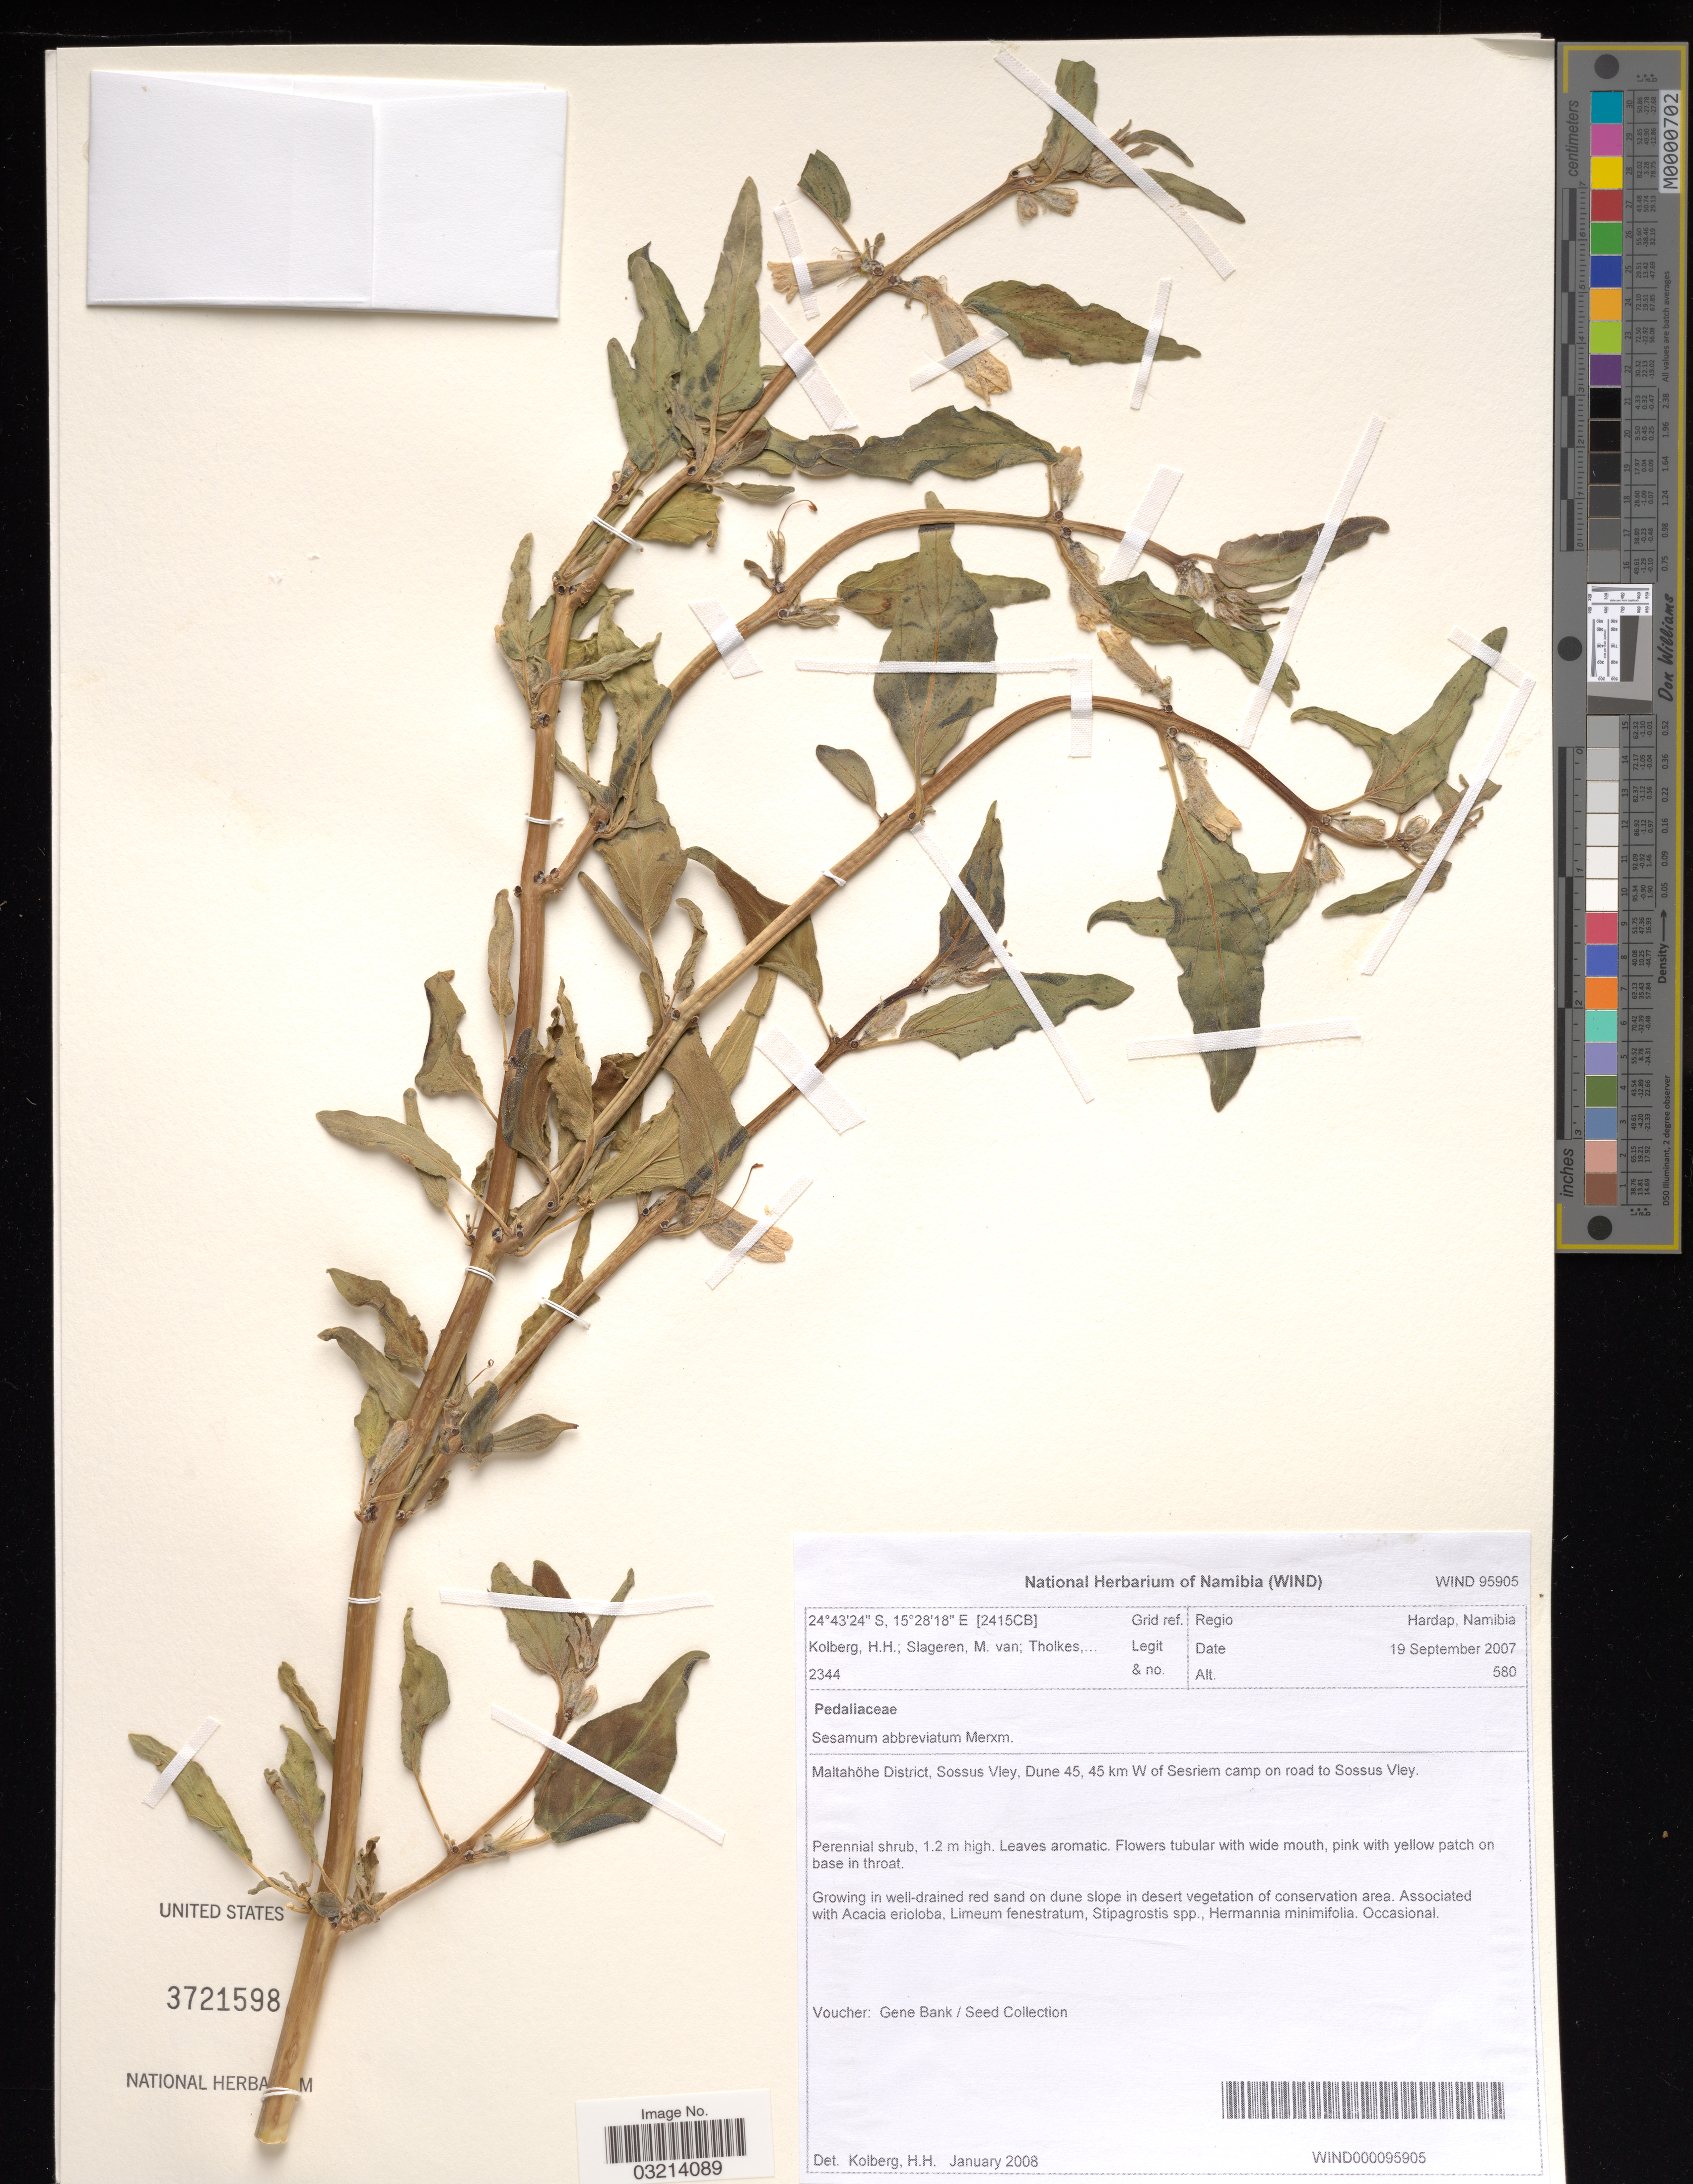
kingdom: Plantae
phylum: Tracheophyta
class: Magnoliopsida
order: Lamiales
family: Pedaliaceae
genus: Sesamum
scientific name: Sesamum abbreviatum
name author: Merxm.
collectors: H. H. Kolberg, M. Slageren & Tholkes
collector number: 2344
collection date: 2007-09-19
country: Namibia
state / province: Hardap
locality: Grid ref. [2415CB] Regio Hardap, Namibia. Maltahöhe District, Sossus Vley, Du[illegible text].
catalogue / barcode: US 3721598